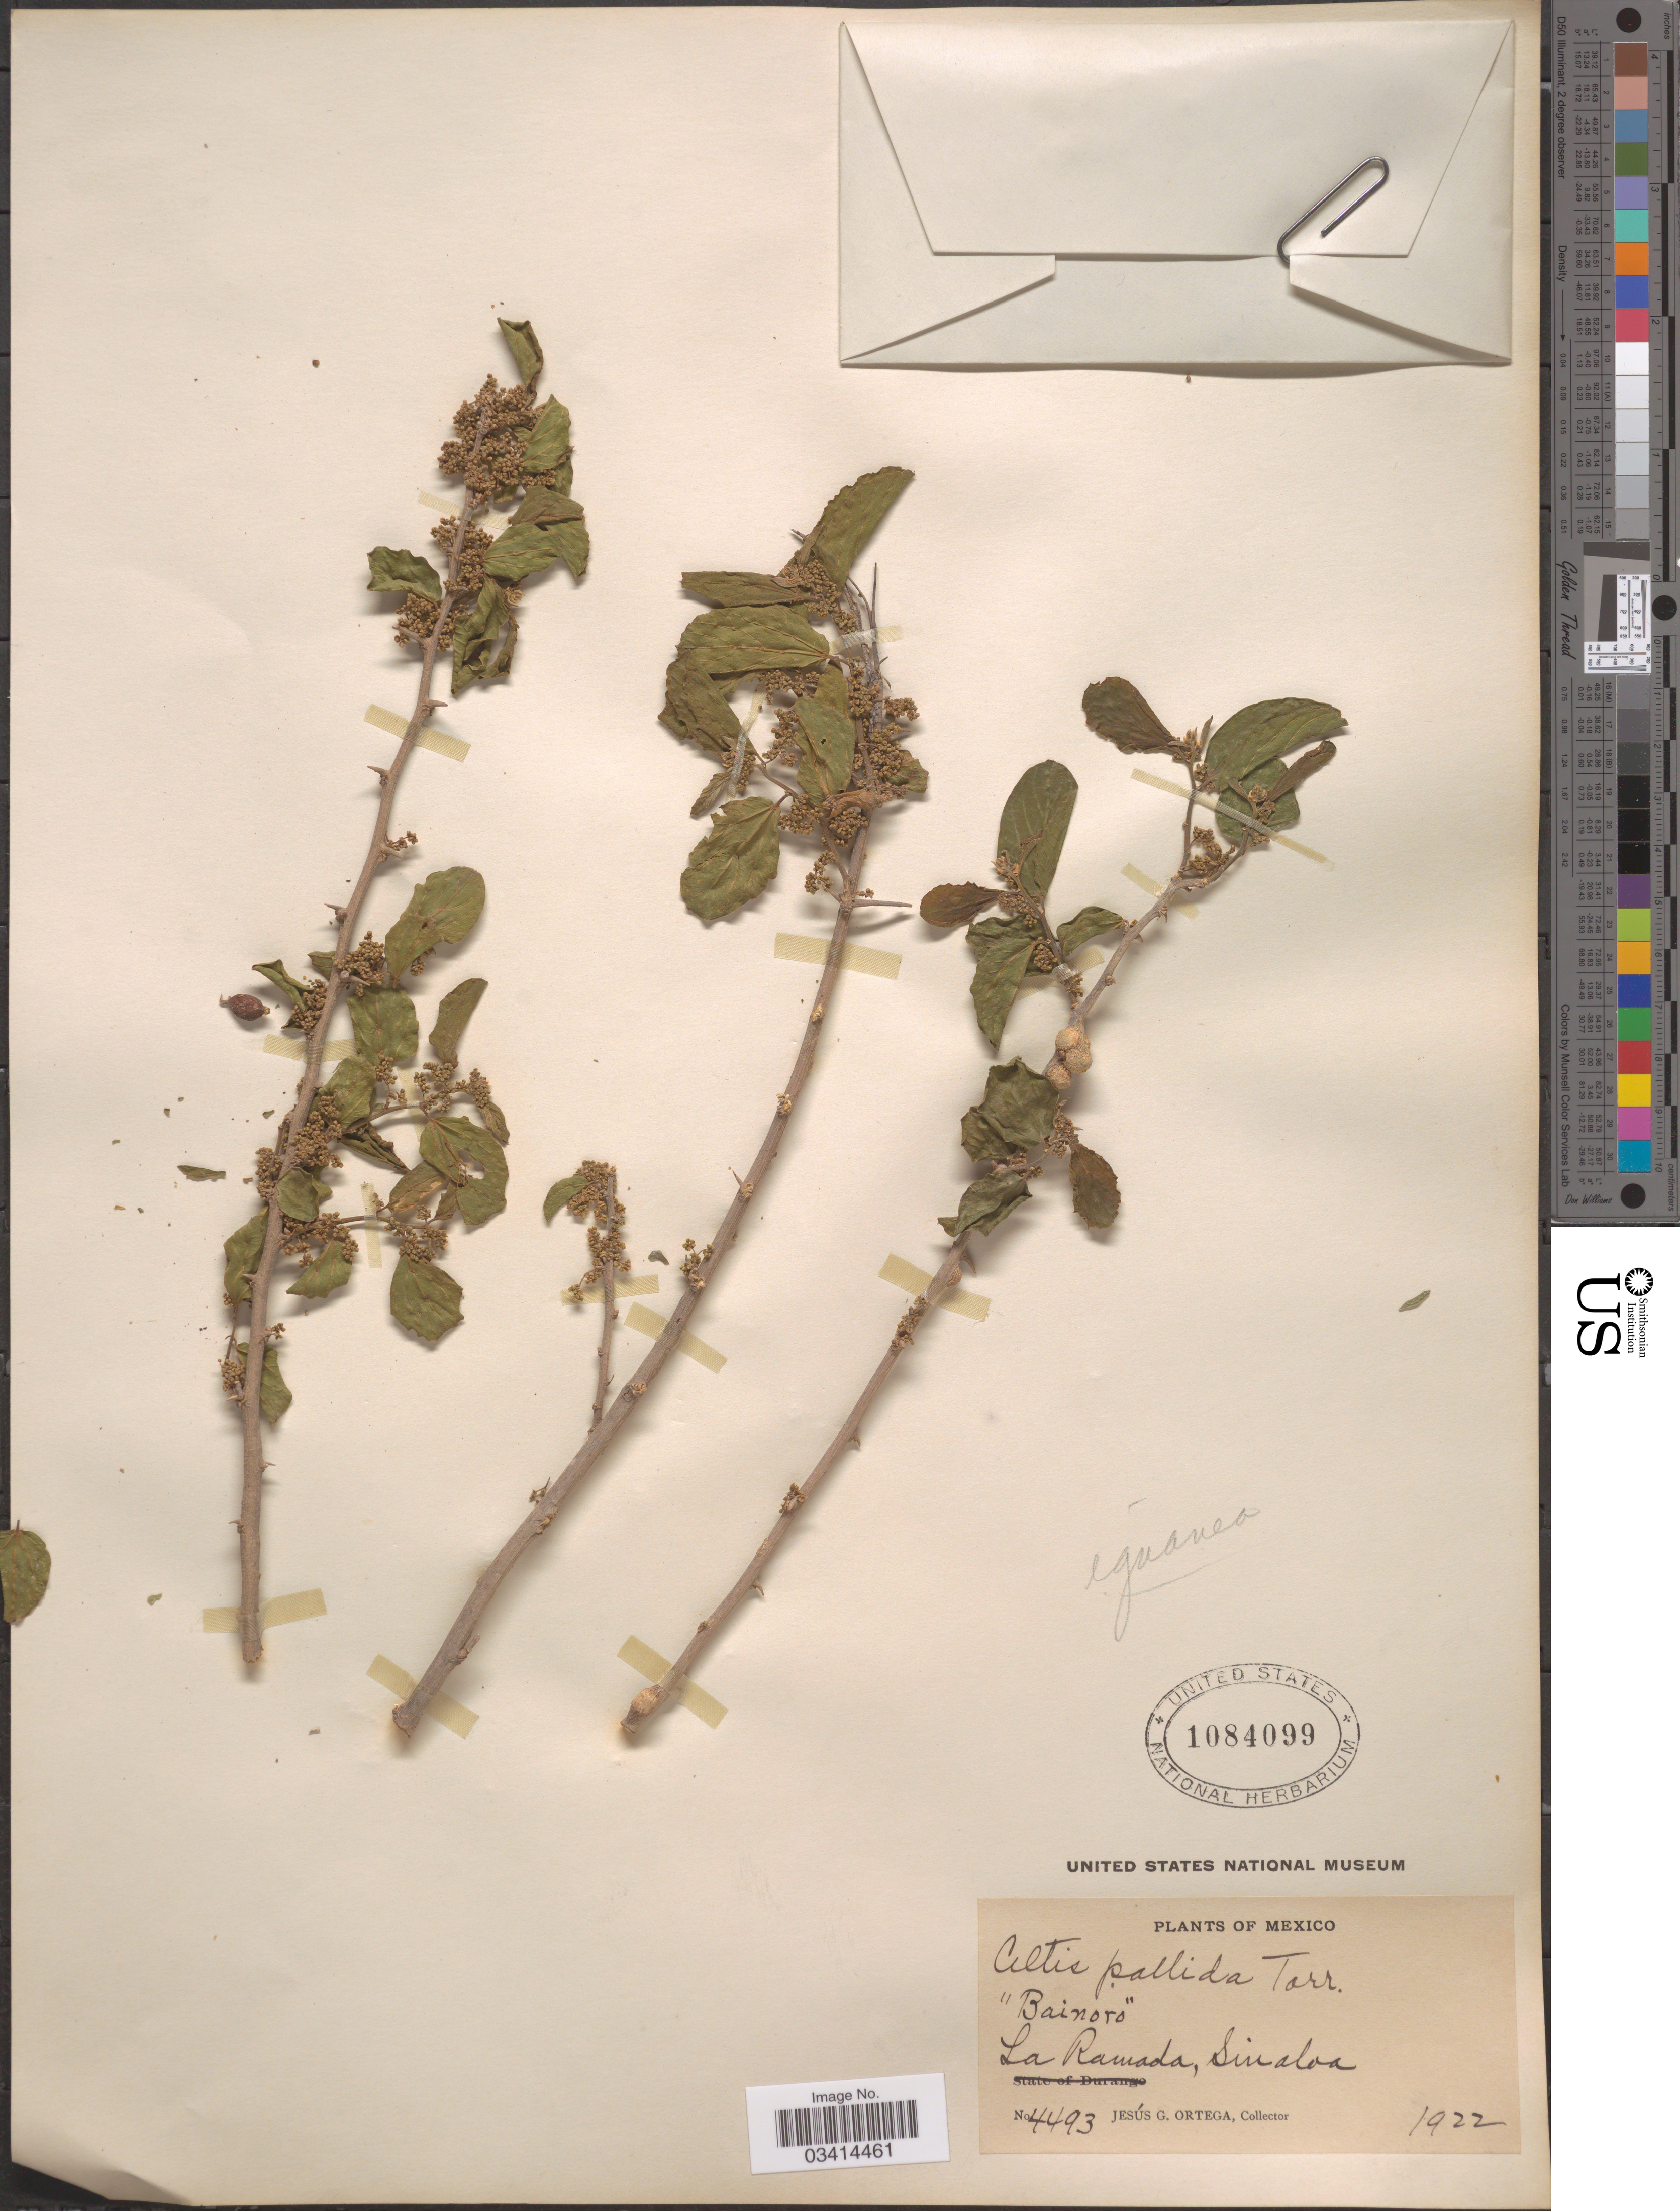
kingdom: Plantae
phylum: Tracheophyta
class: Magnoliopsida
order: Rosales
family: Cannabaceae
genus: Celtis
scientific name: Celtis iguanaea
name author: (Jacq.) Sarg.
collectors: J. Ortega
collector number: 4493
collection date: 1922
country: Mexico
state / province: Sinaloa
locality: La Ramada.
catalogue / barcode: US 1084099